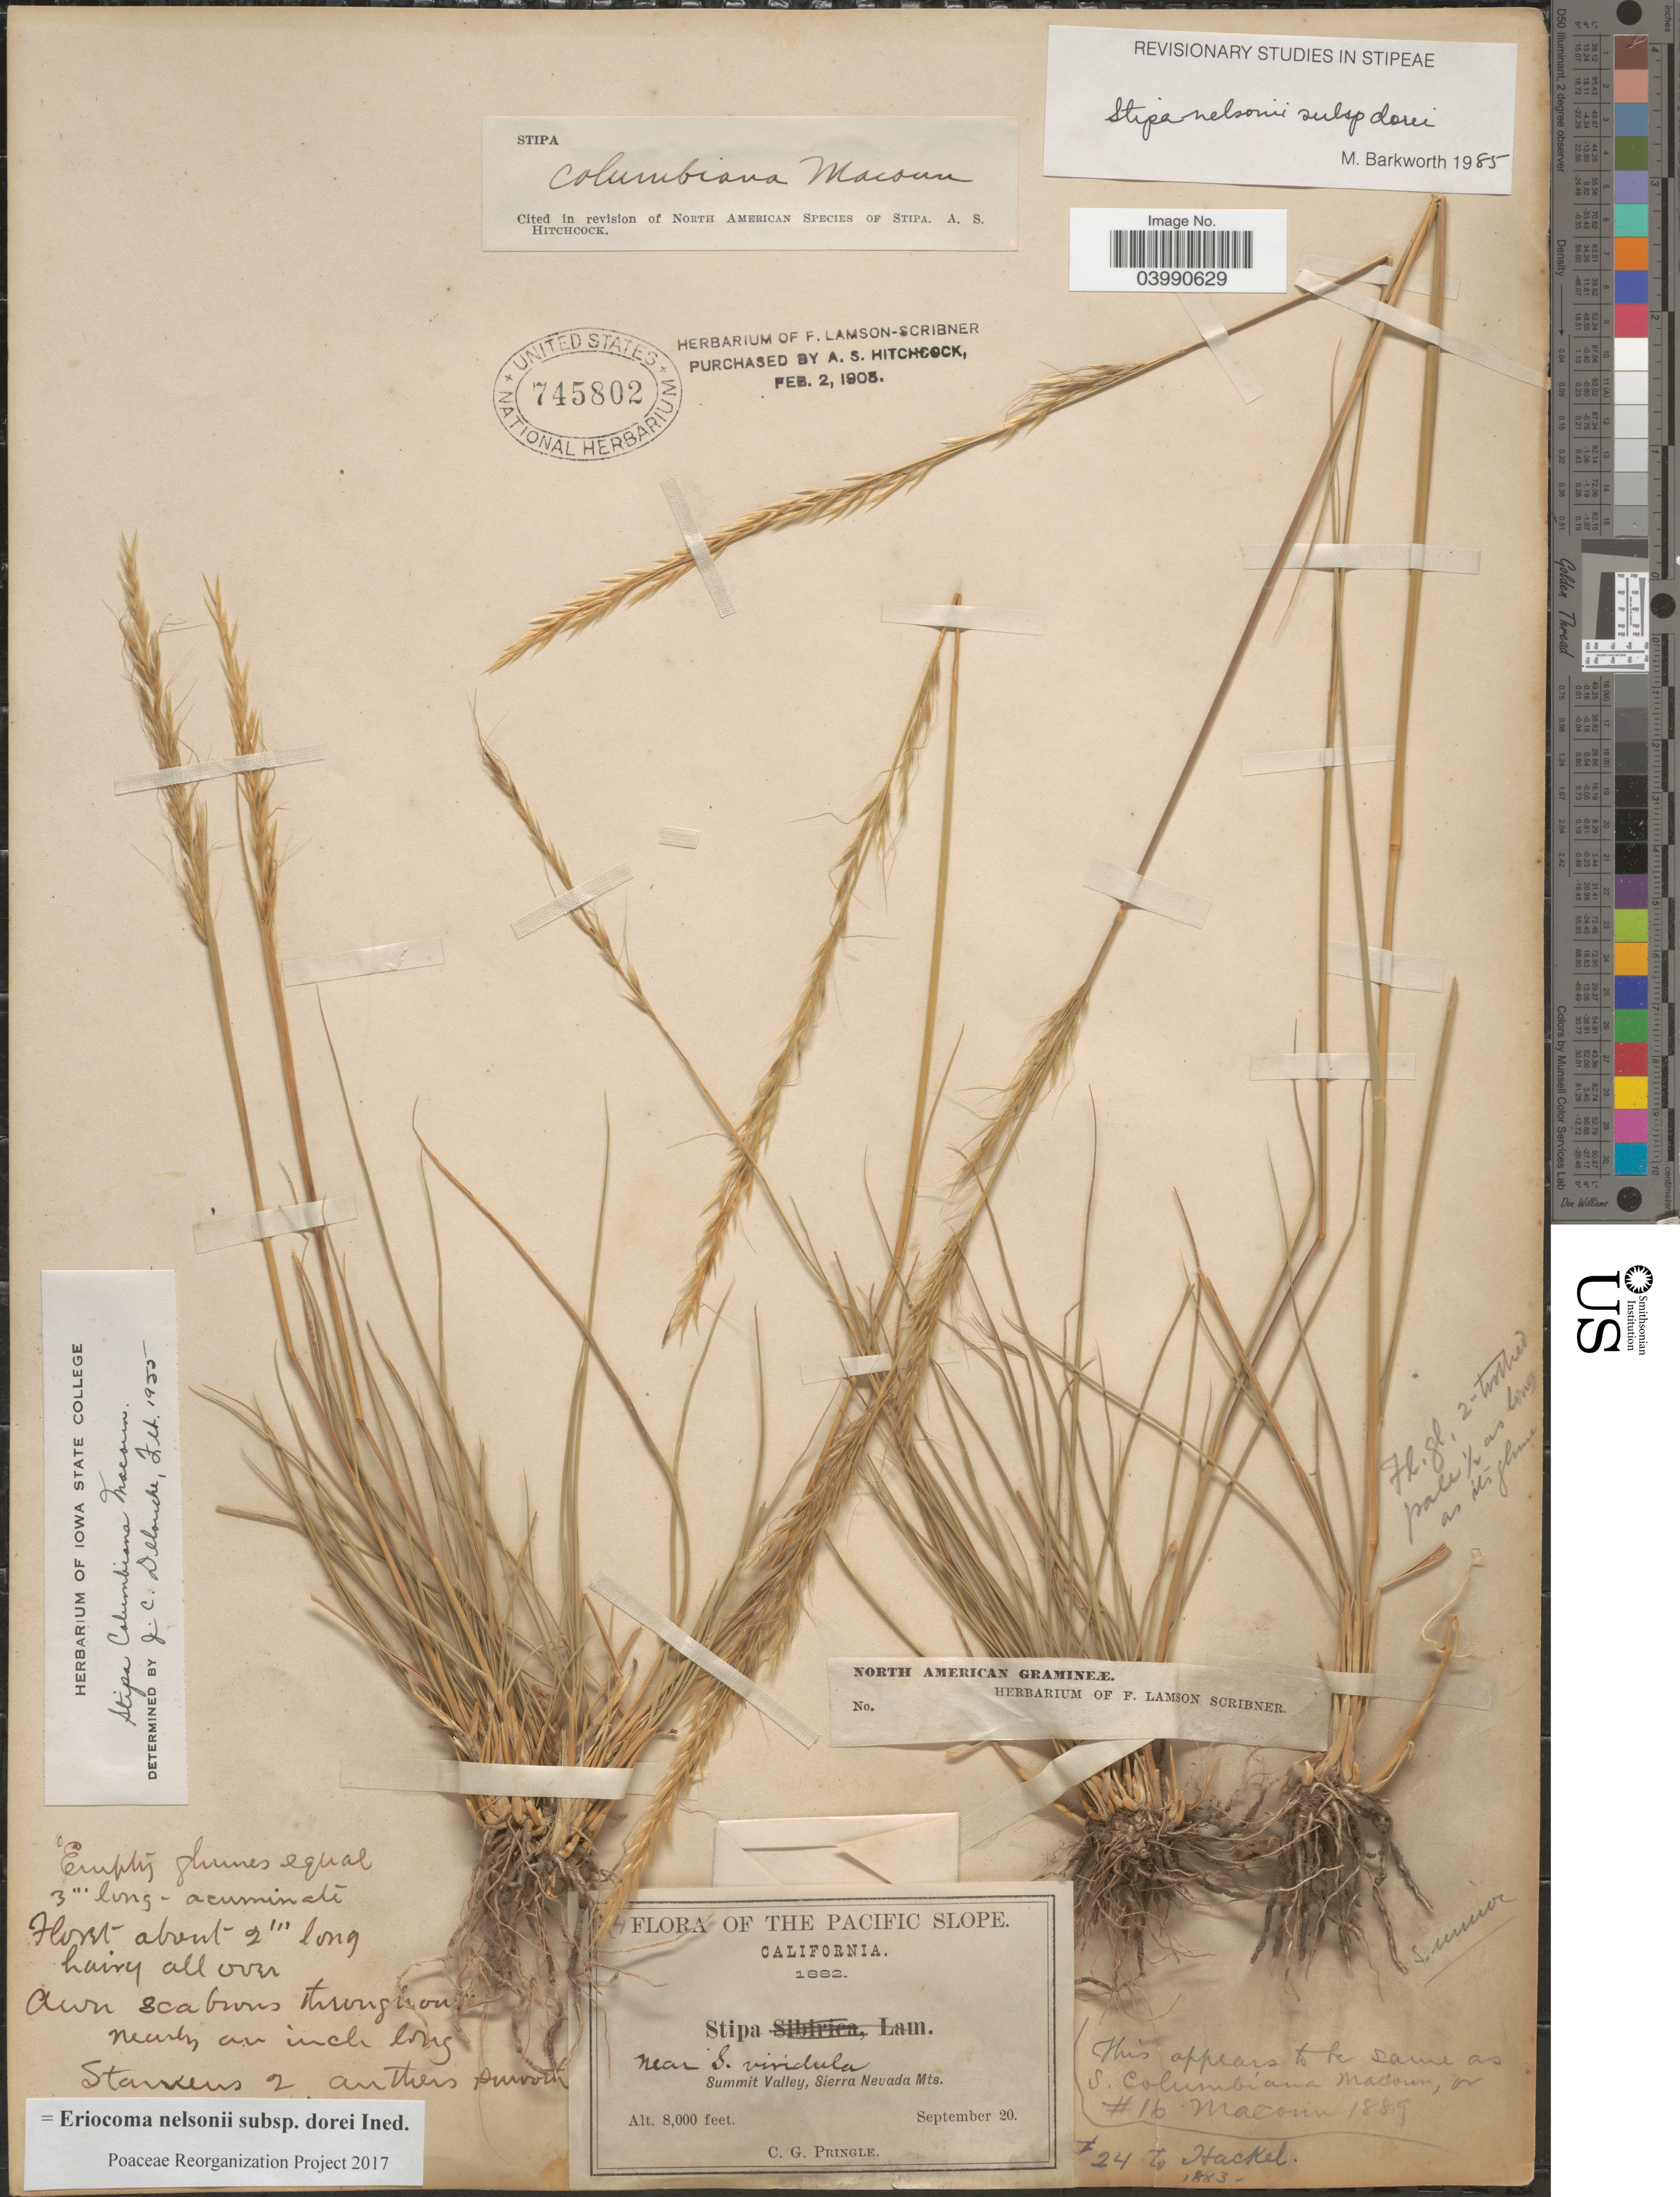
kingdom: Plantae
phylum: Tracheophyta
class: Liliopsida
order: Poales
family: Poaceae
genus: Eriocoma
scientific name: Eriocoma nelsonii subsp. dorei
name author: (Barkworth & J. Maze) Romasch.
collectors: C. G. Pringle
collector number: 4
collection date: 1882-09-20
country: United States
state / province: California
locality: The Pacific Slope. Summit Valley, Sierra Nevada Mts.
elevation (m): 2438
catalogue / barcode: US 745802